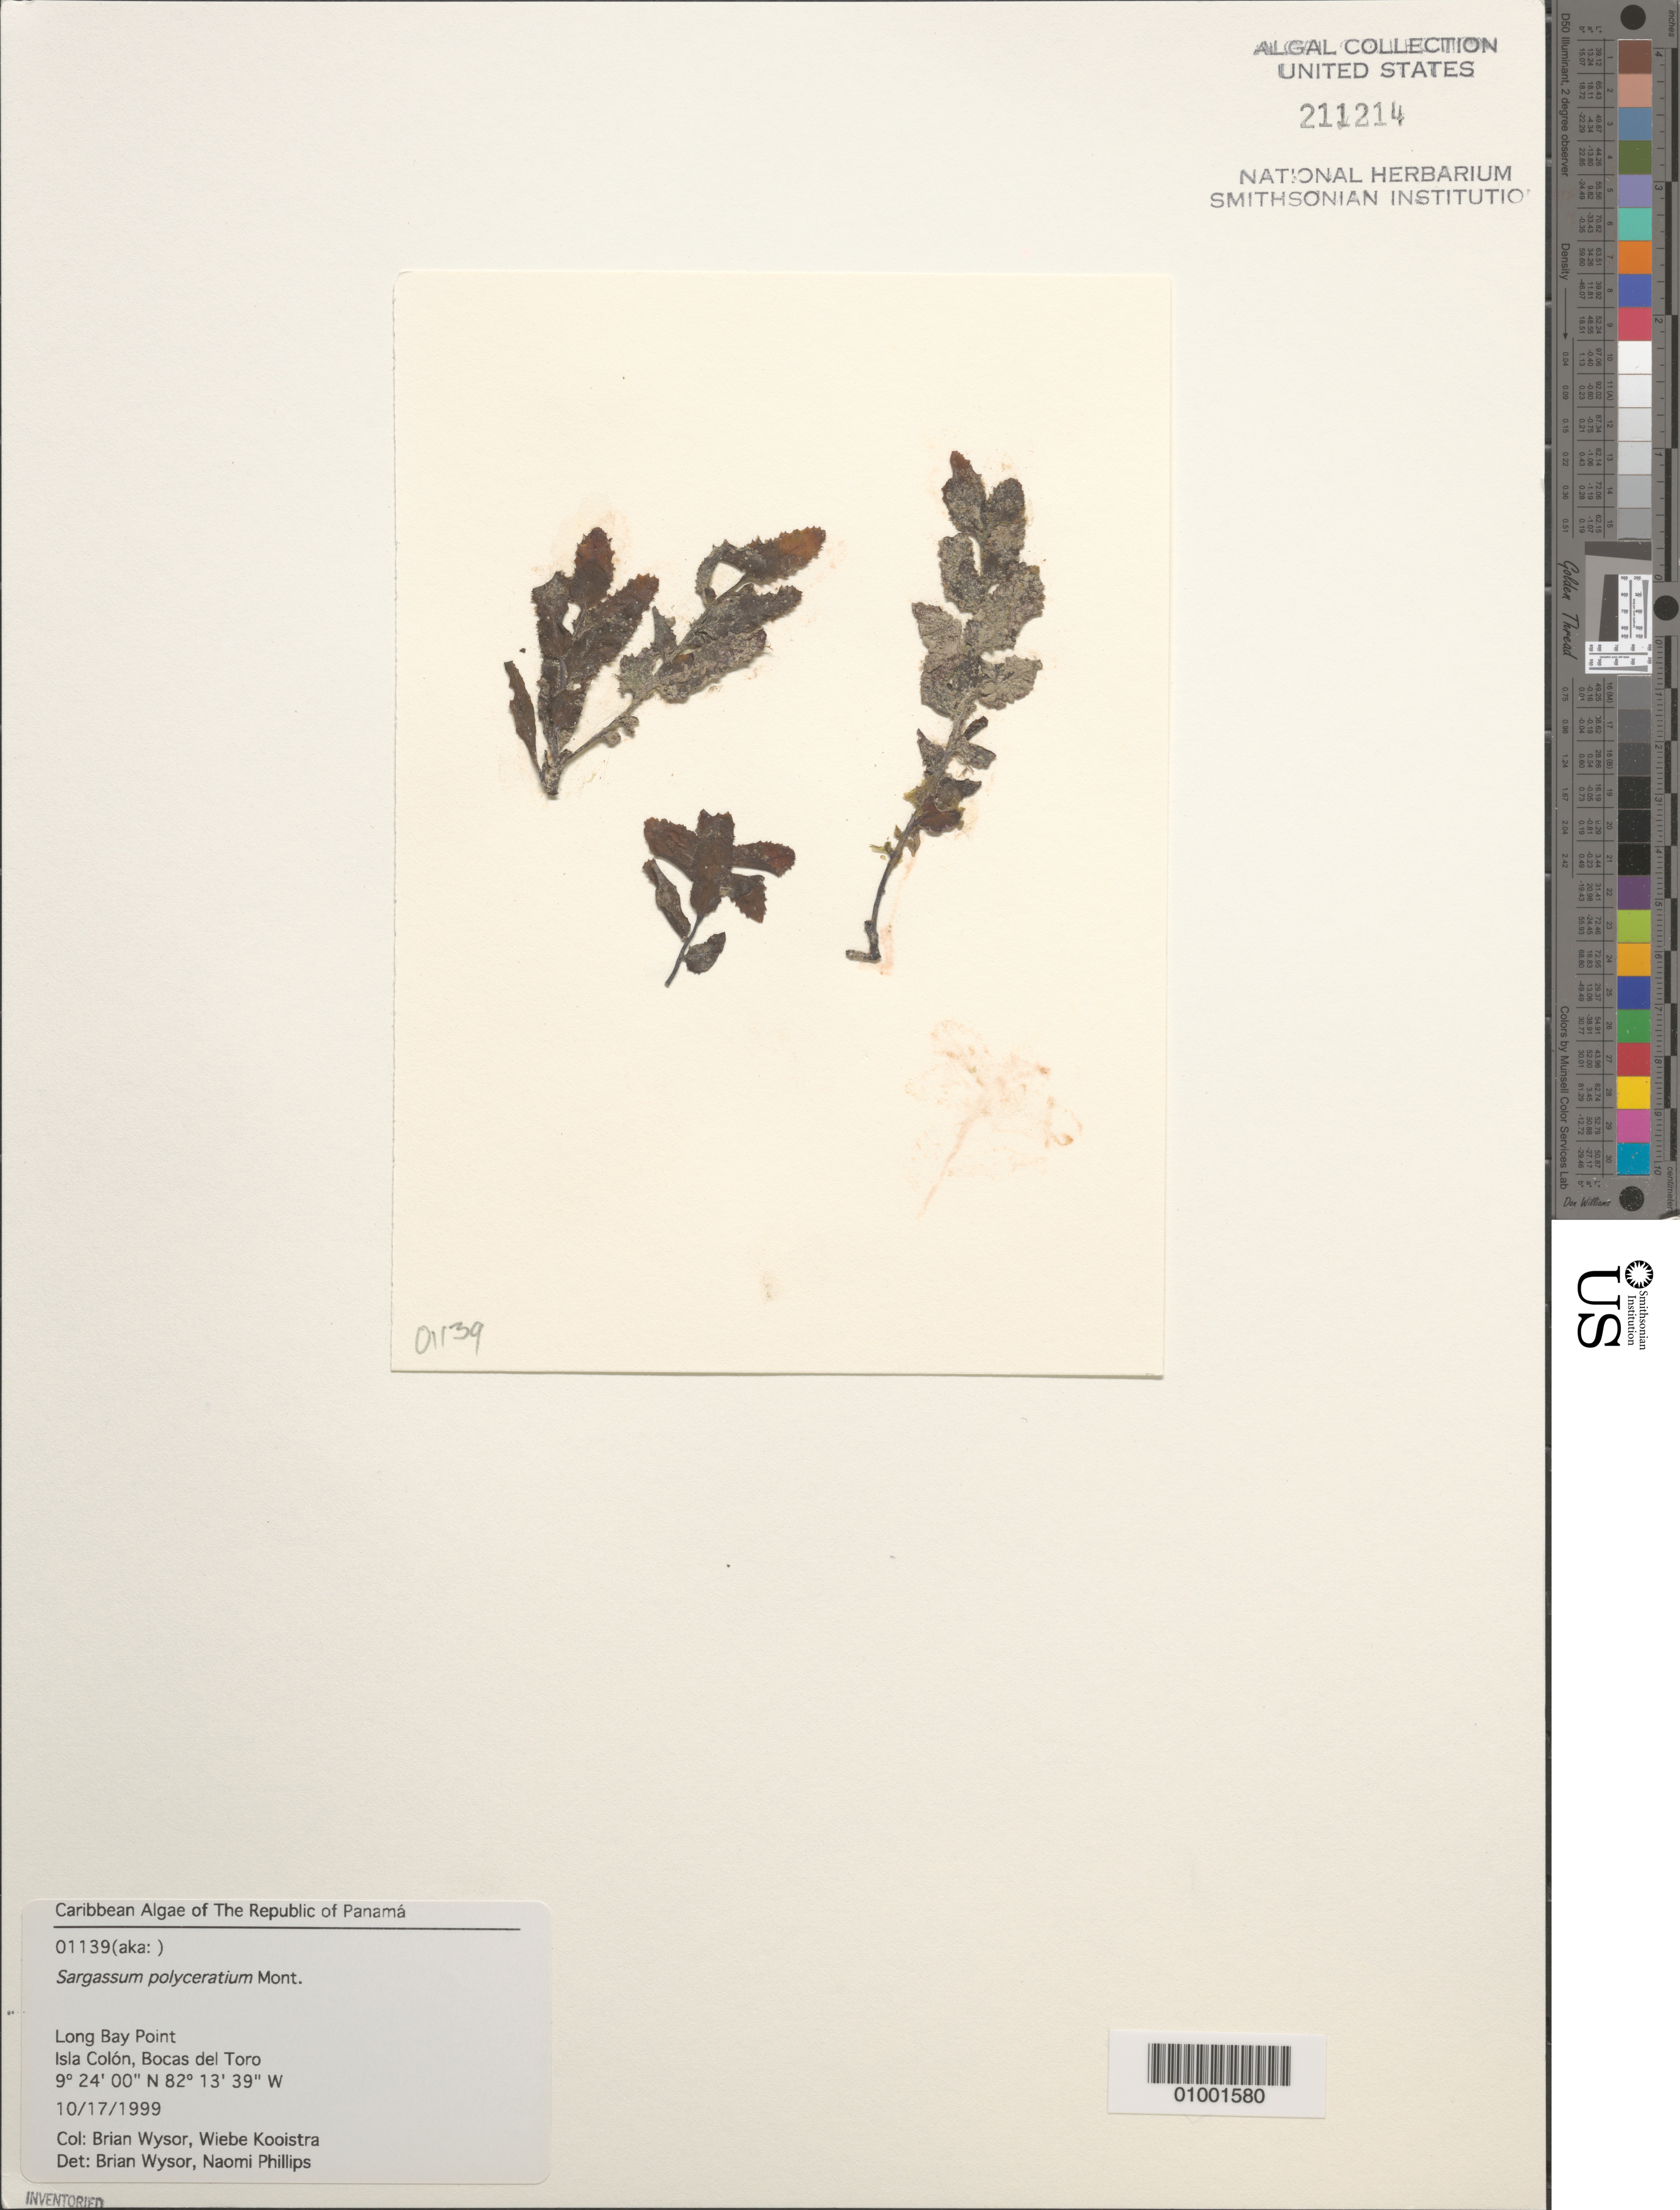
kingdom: Chromista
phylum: Ochrophyta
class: Phaeophyceae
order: Fucales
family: Sargassaceae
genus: Sargassum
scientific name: Sargassum polyceratium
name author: Mont.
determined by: Wysor, B.; Phillips, N.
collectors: B. Wysor & W. Kooistra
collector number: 01139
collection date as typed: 17 Oct 1999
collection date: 1999-10-17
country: Panama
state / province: Bocas del Toro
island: Colón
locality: Long Bay Point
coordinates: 9 24' 00" N, 82 13' 39" W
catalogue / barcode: US 211214